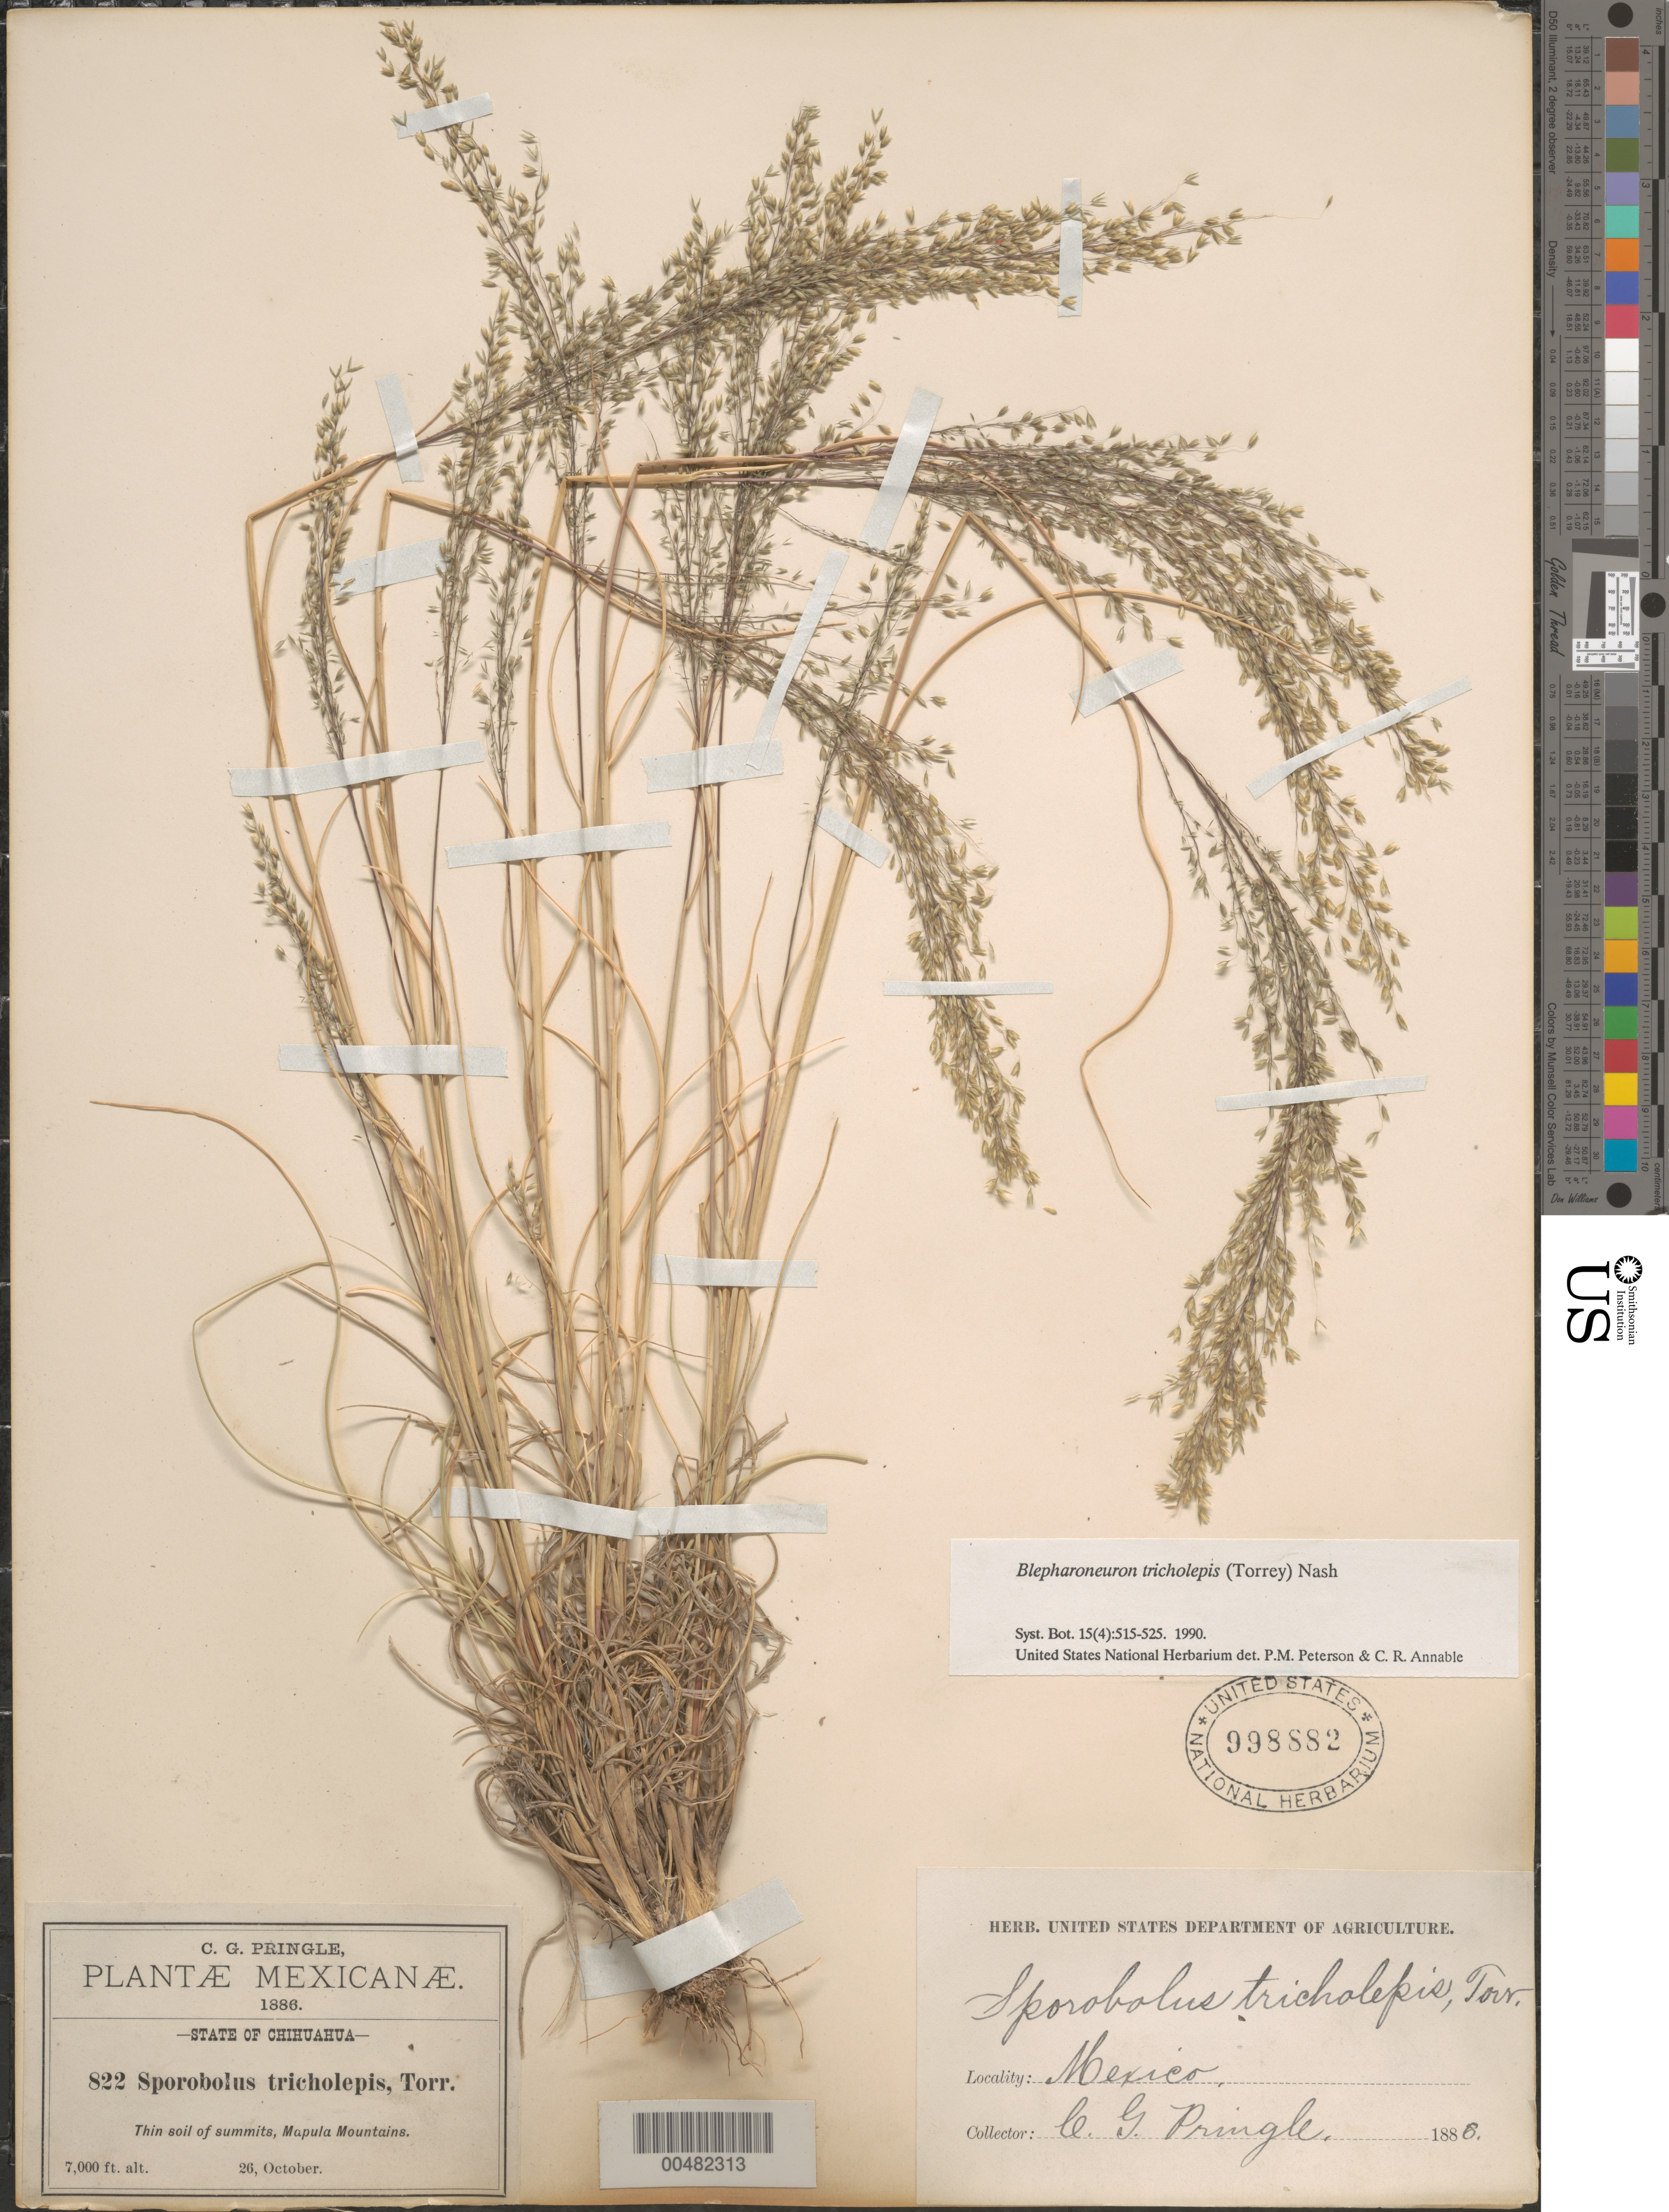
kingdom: Plantae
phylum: Tracheophyta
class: Liliopsida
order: Poales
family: Poaceae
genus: Blepharoneuron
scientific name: Blepharoneuron tricholepis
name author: (Torr.) Nash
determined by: Peterson, P. M.; Annable, C. R.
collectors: C. G. Pringle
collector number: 822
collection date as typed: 26 Oct 1886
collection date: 1886-10-26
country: Mexico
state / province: Chihuahua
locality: Summits, Mapula Mts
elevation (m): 2134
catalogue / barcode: US 998882